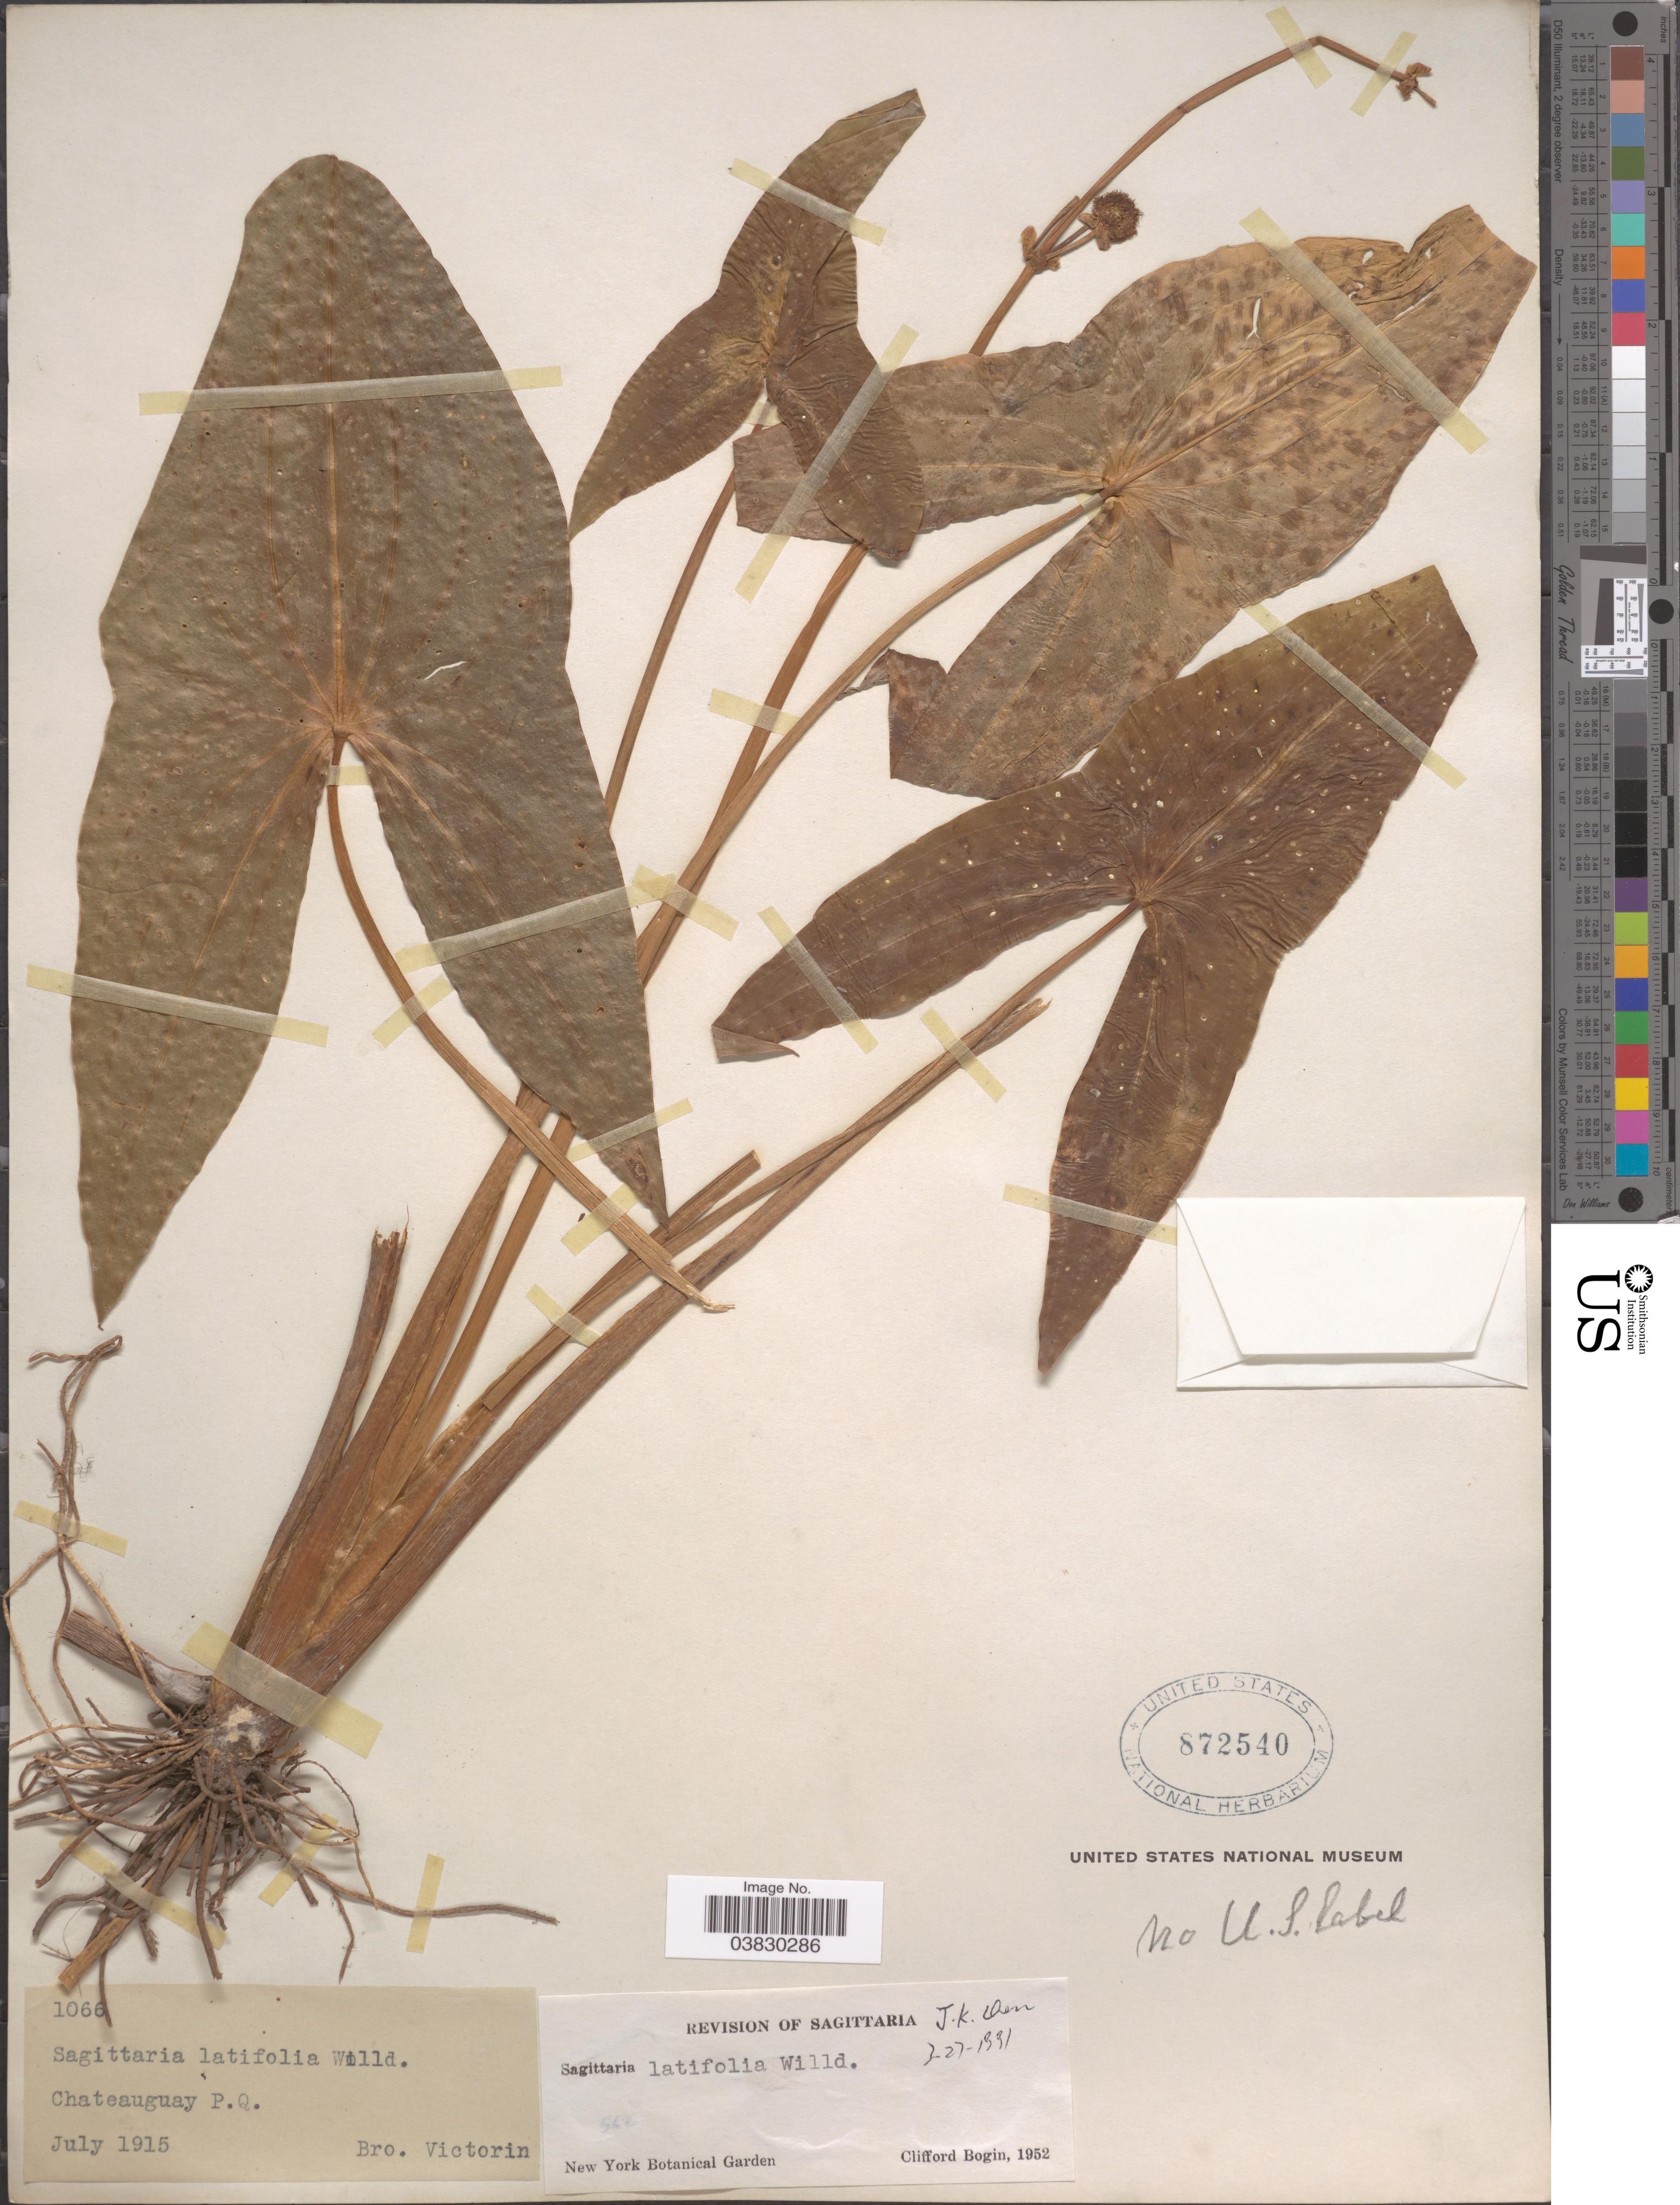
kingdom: Plantae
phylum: Tracheophyta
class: Liliopsida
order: Alismatales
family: Alismataceae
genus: Sagittaria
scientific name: Sagittaria latifolia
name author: Willd.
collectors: B. Victorin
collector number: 1066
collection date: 1915-07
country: Canada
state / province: Quebec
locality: Chateauguay P.Q.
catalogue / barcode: US 872540